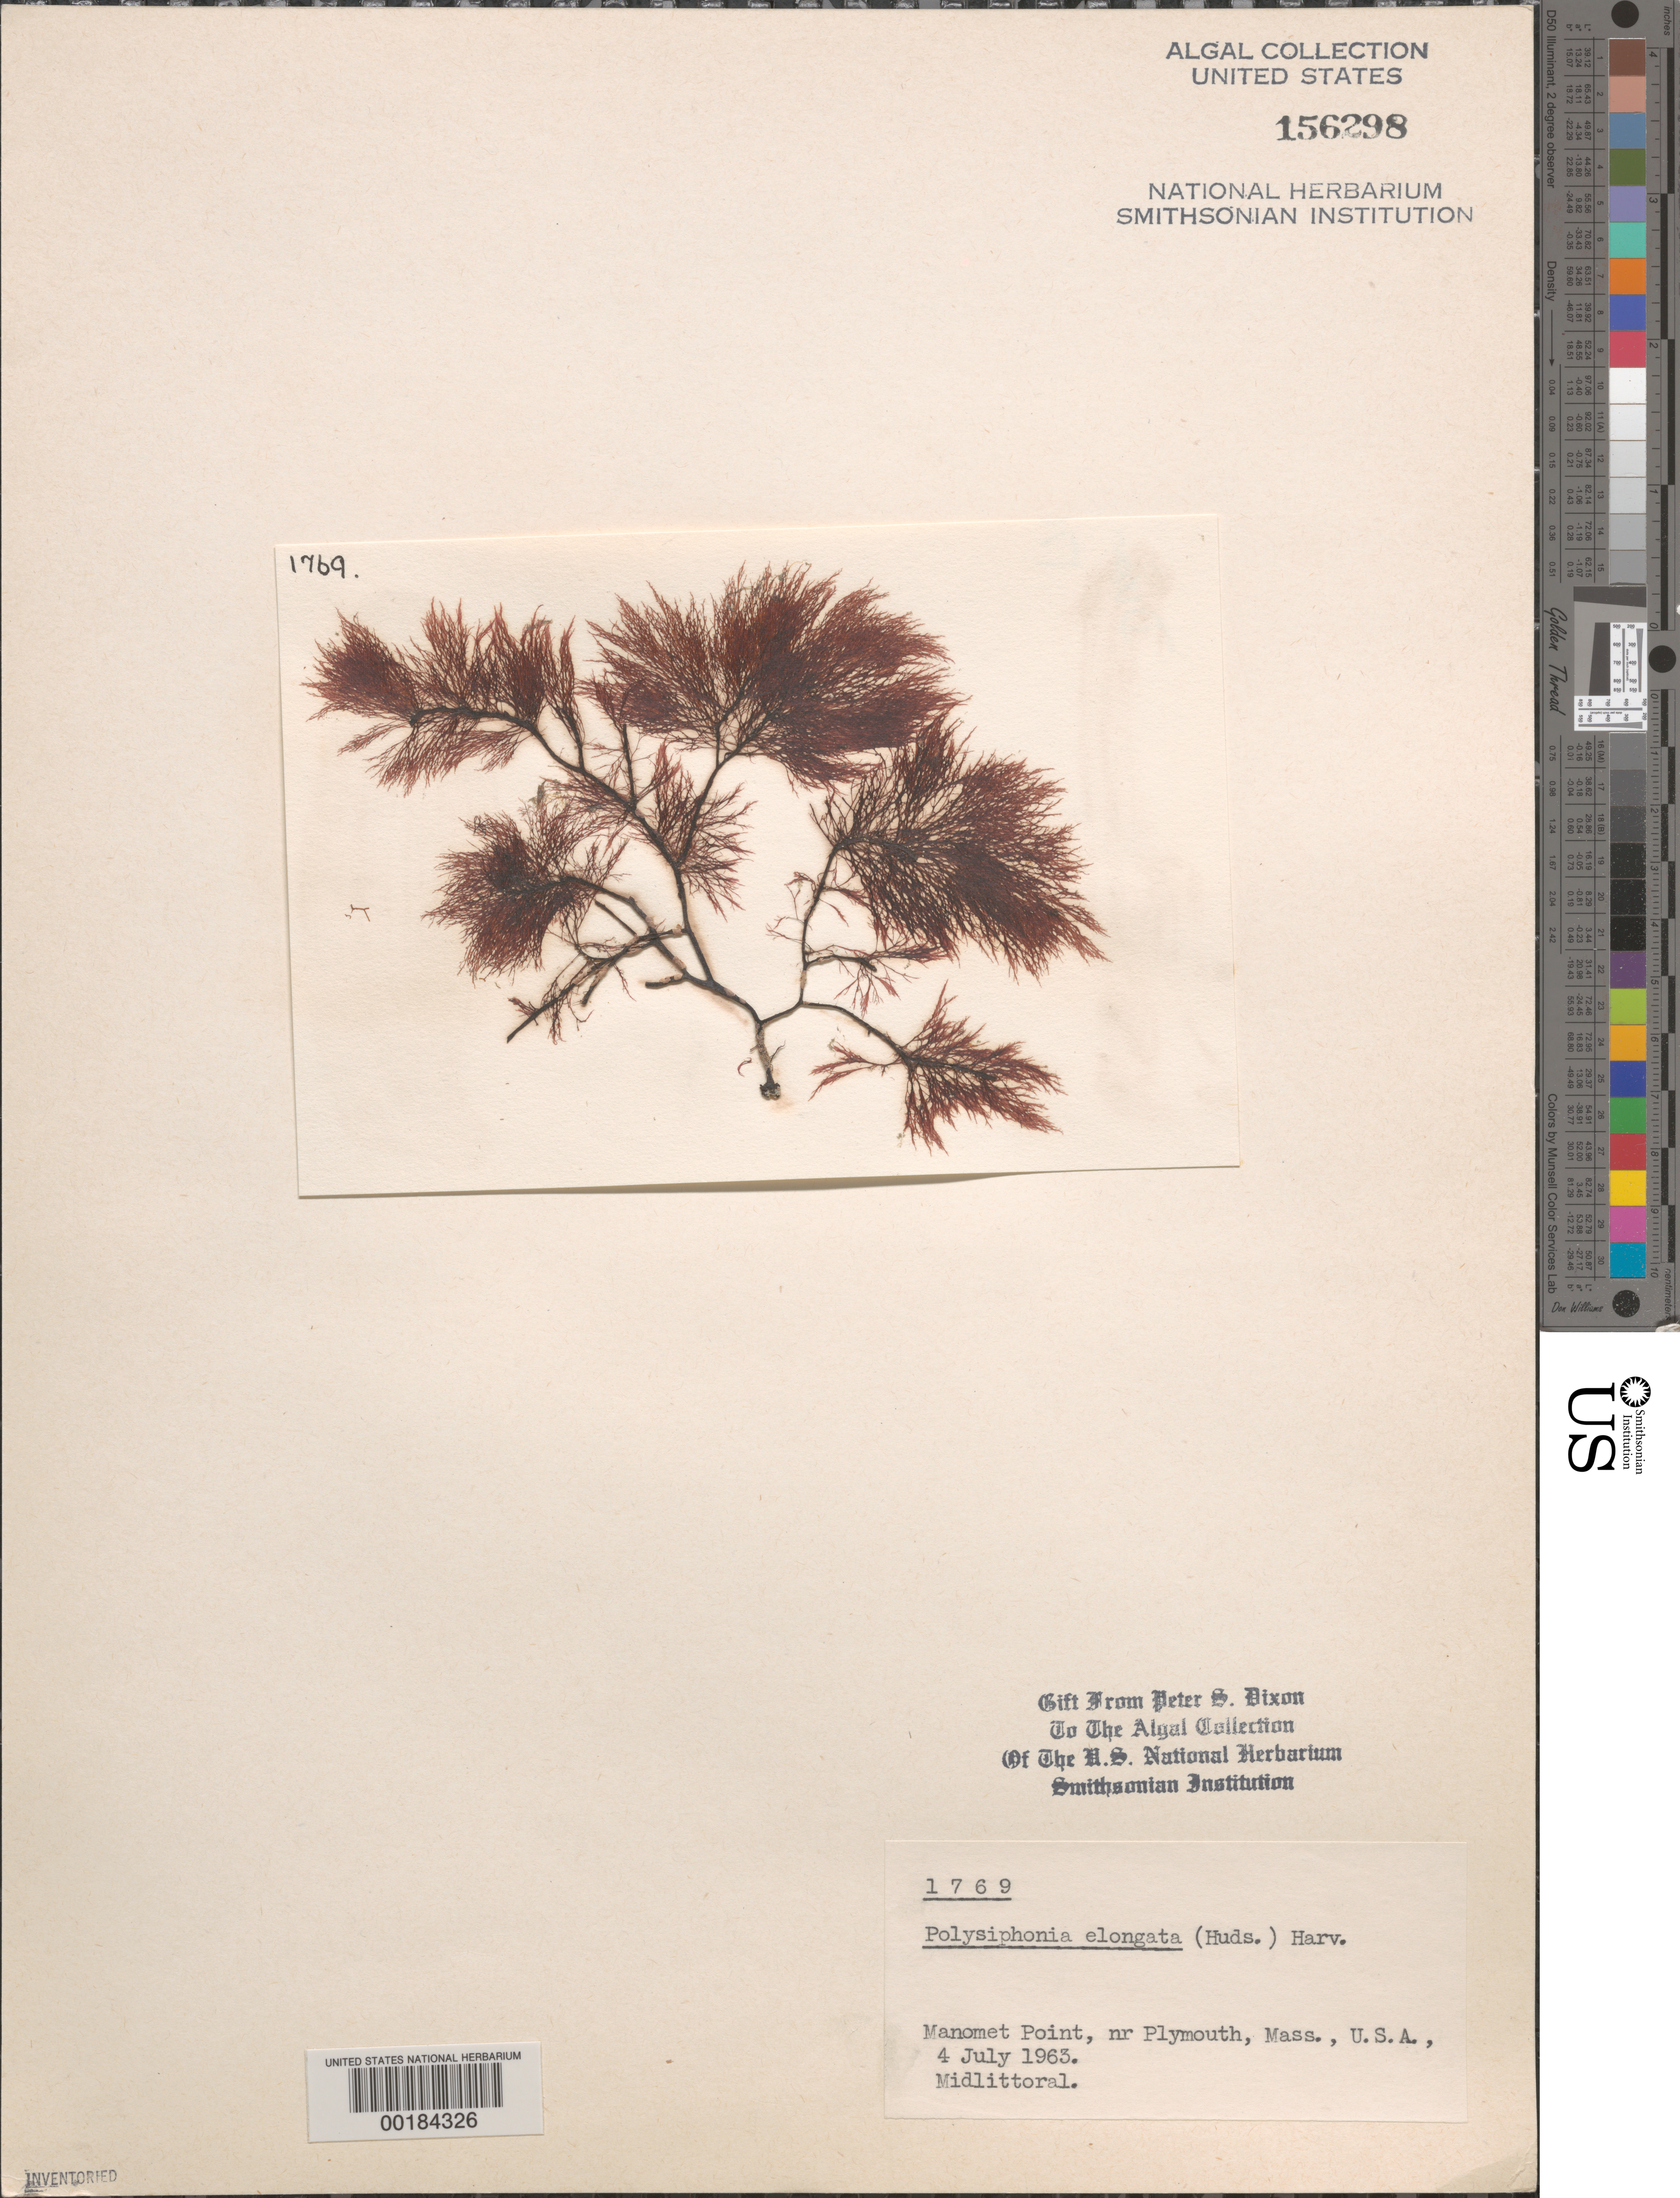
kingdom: Plantae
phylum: Rhodophyta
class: Florideophyceae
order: Ceramiales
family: Rhodomelaceae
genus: Carradoriella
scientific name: Carradoriella elongata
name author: (Hudson) Savoie & G.W. Saunders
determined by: Algae name updating Project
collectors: P. S. Dixon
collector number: PSD 1769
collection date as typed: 04 Jul 1963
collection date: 1963-07-04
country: United States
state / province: Massachusetts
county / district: Plymouth County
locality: Manomet Point near Plymouth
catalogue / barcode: US 156298